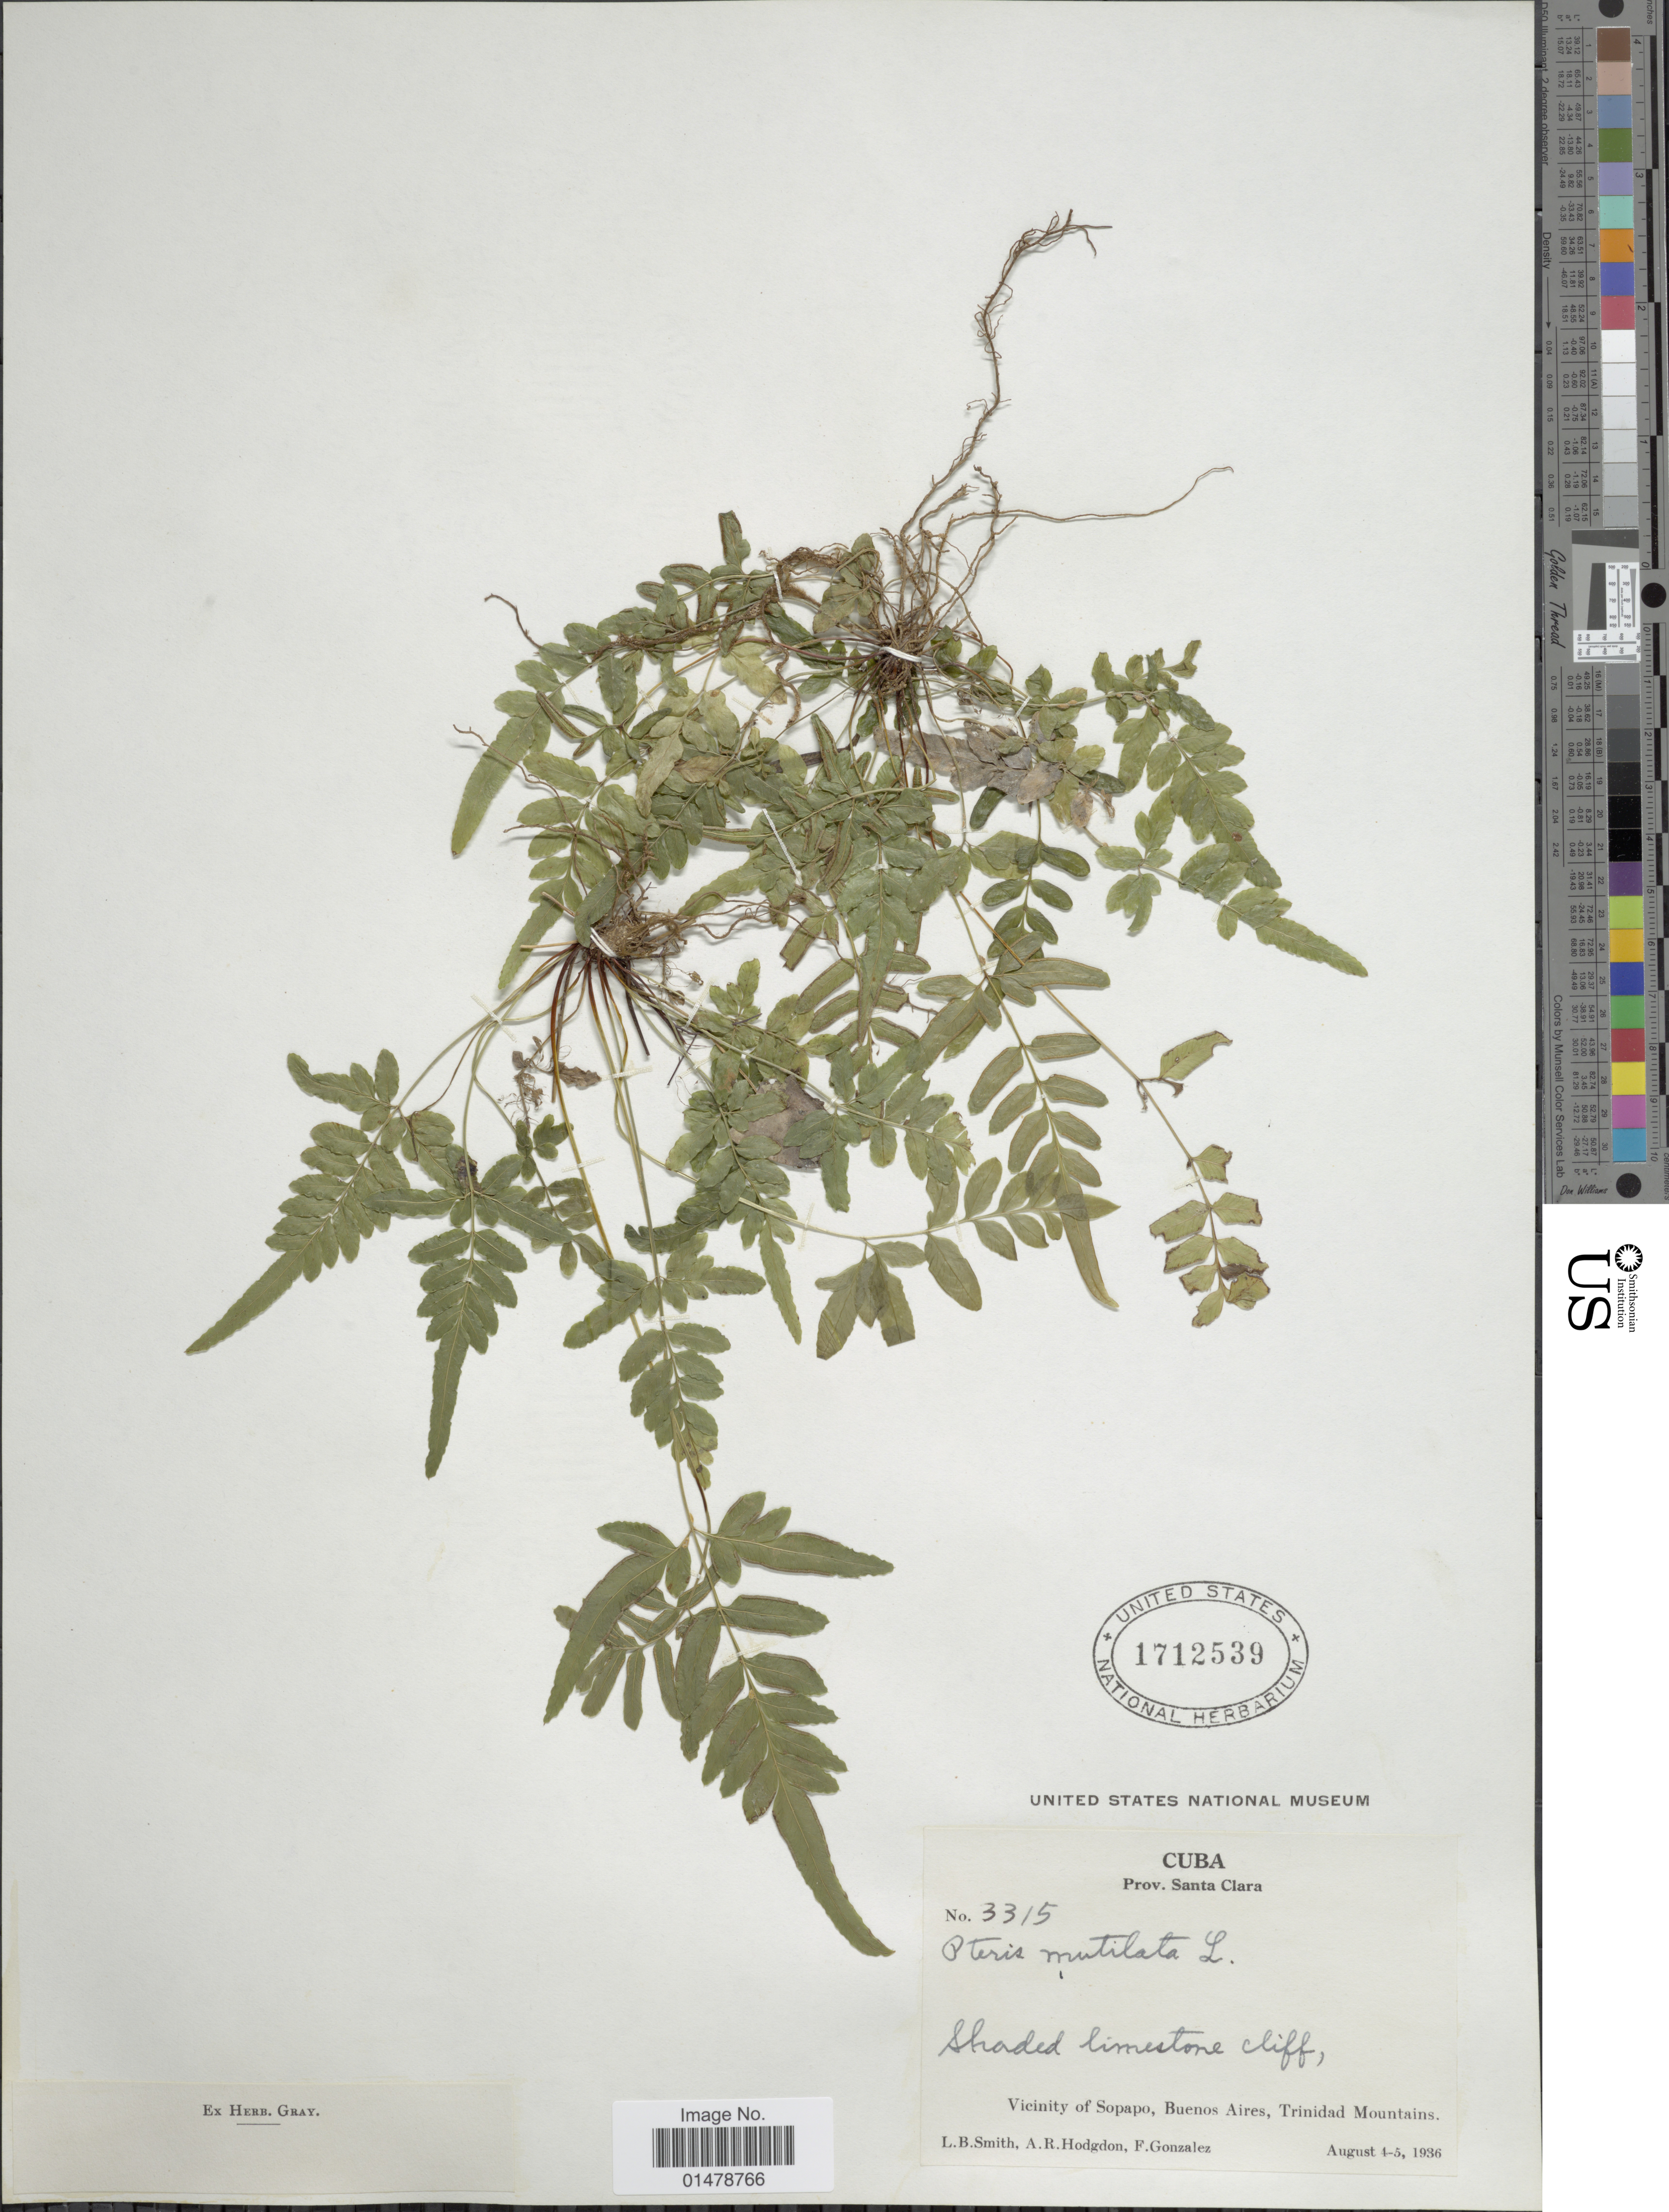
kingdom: Plantae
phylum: Tracheophyta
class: Polypodiopsida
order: Polypodiales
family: Pteridaceae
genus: Pteris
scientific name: Pteris mutilata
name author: L.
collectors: L. Smith, A. R. Hodgdon & F. Gonzalez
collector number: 3315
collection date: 1936-08-04/1936-08-05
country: Cuba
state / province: Las Villas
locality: Prov. Santa Clara. Vicinity of Sopapo, Buenos Aires, Trinidad Mountains.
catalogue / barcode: US 1712539